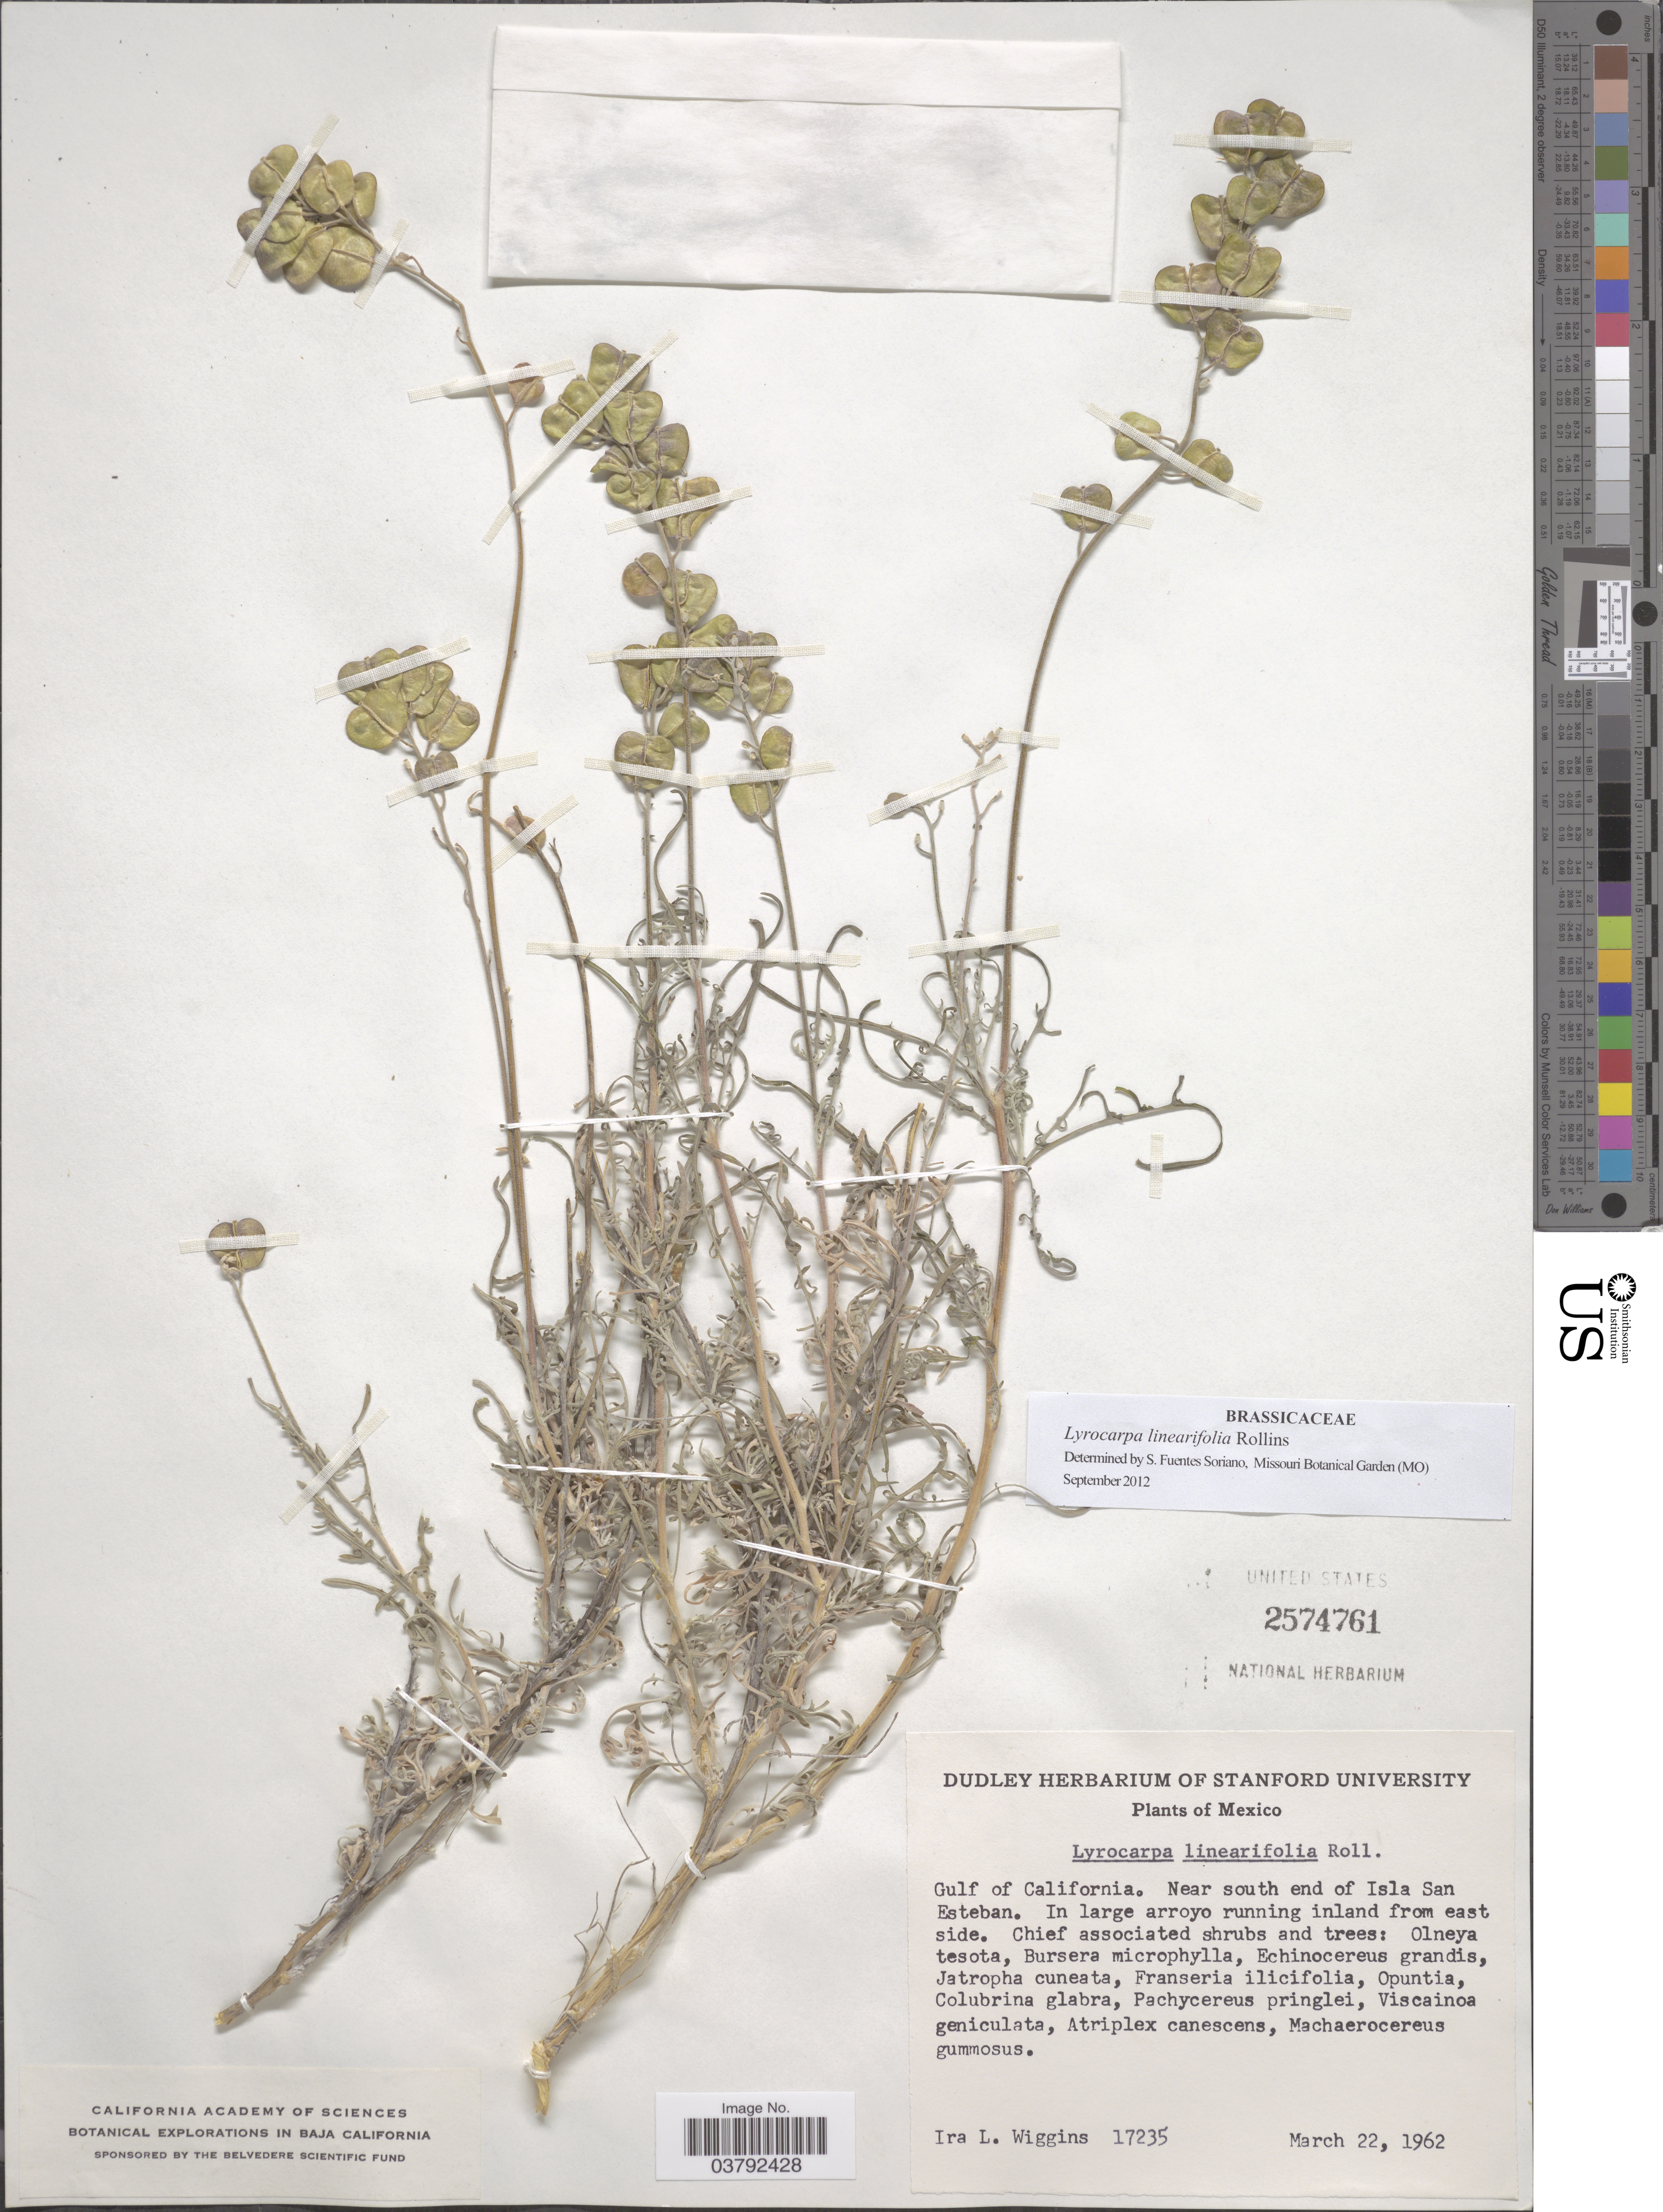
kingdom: Plantae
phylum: Tracheophyta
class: Magnoliopsida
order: Brassicales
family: Brassicaceae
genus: Lyrocarpa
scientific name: Lyrocarpa linearifolia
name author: Rollins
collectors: I. L. Wiggins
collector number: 17235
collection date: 1962-03-22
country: Mexico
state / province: Baja California Norte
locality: Gulf of California. Near south end of Isla San Esteban. In large arroyo running inland from east side.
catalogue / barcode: US 2574761